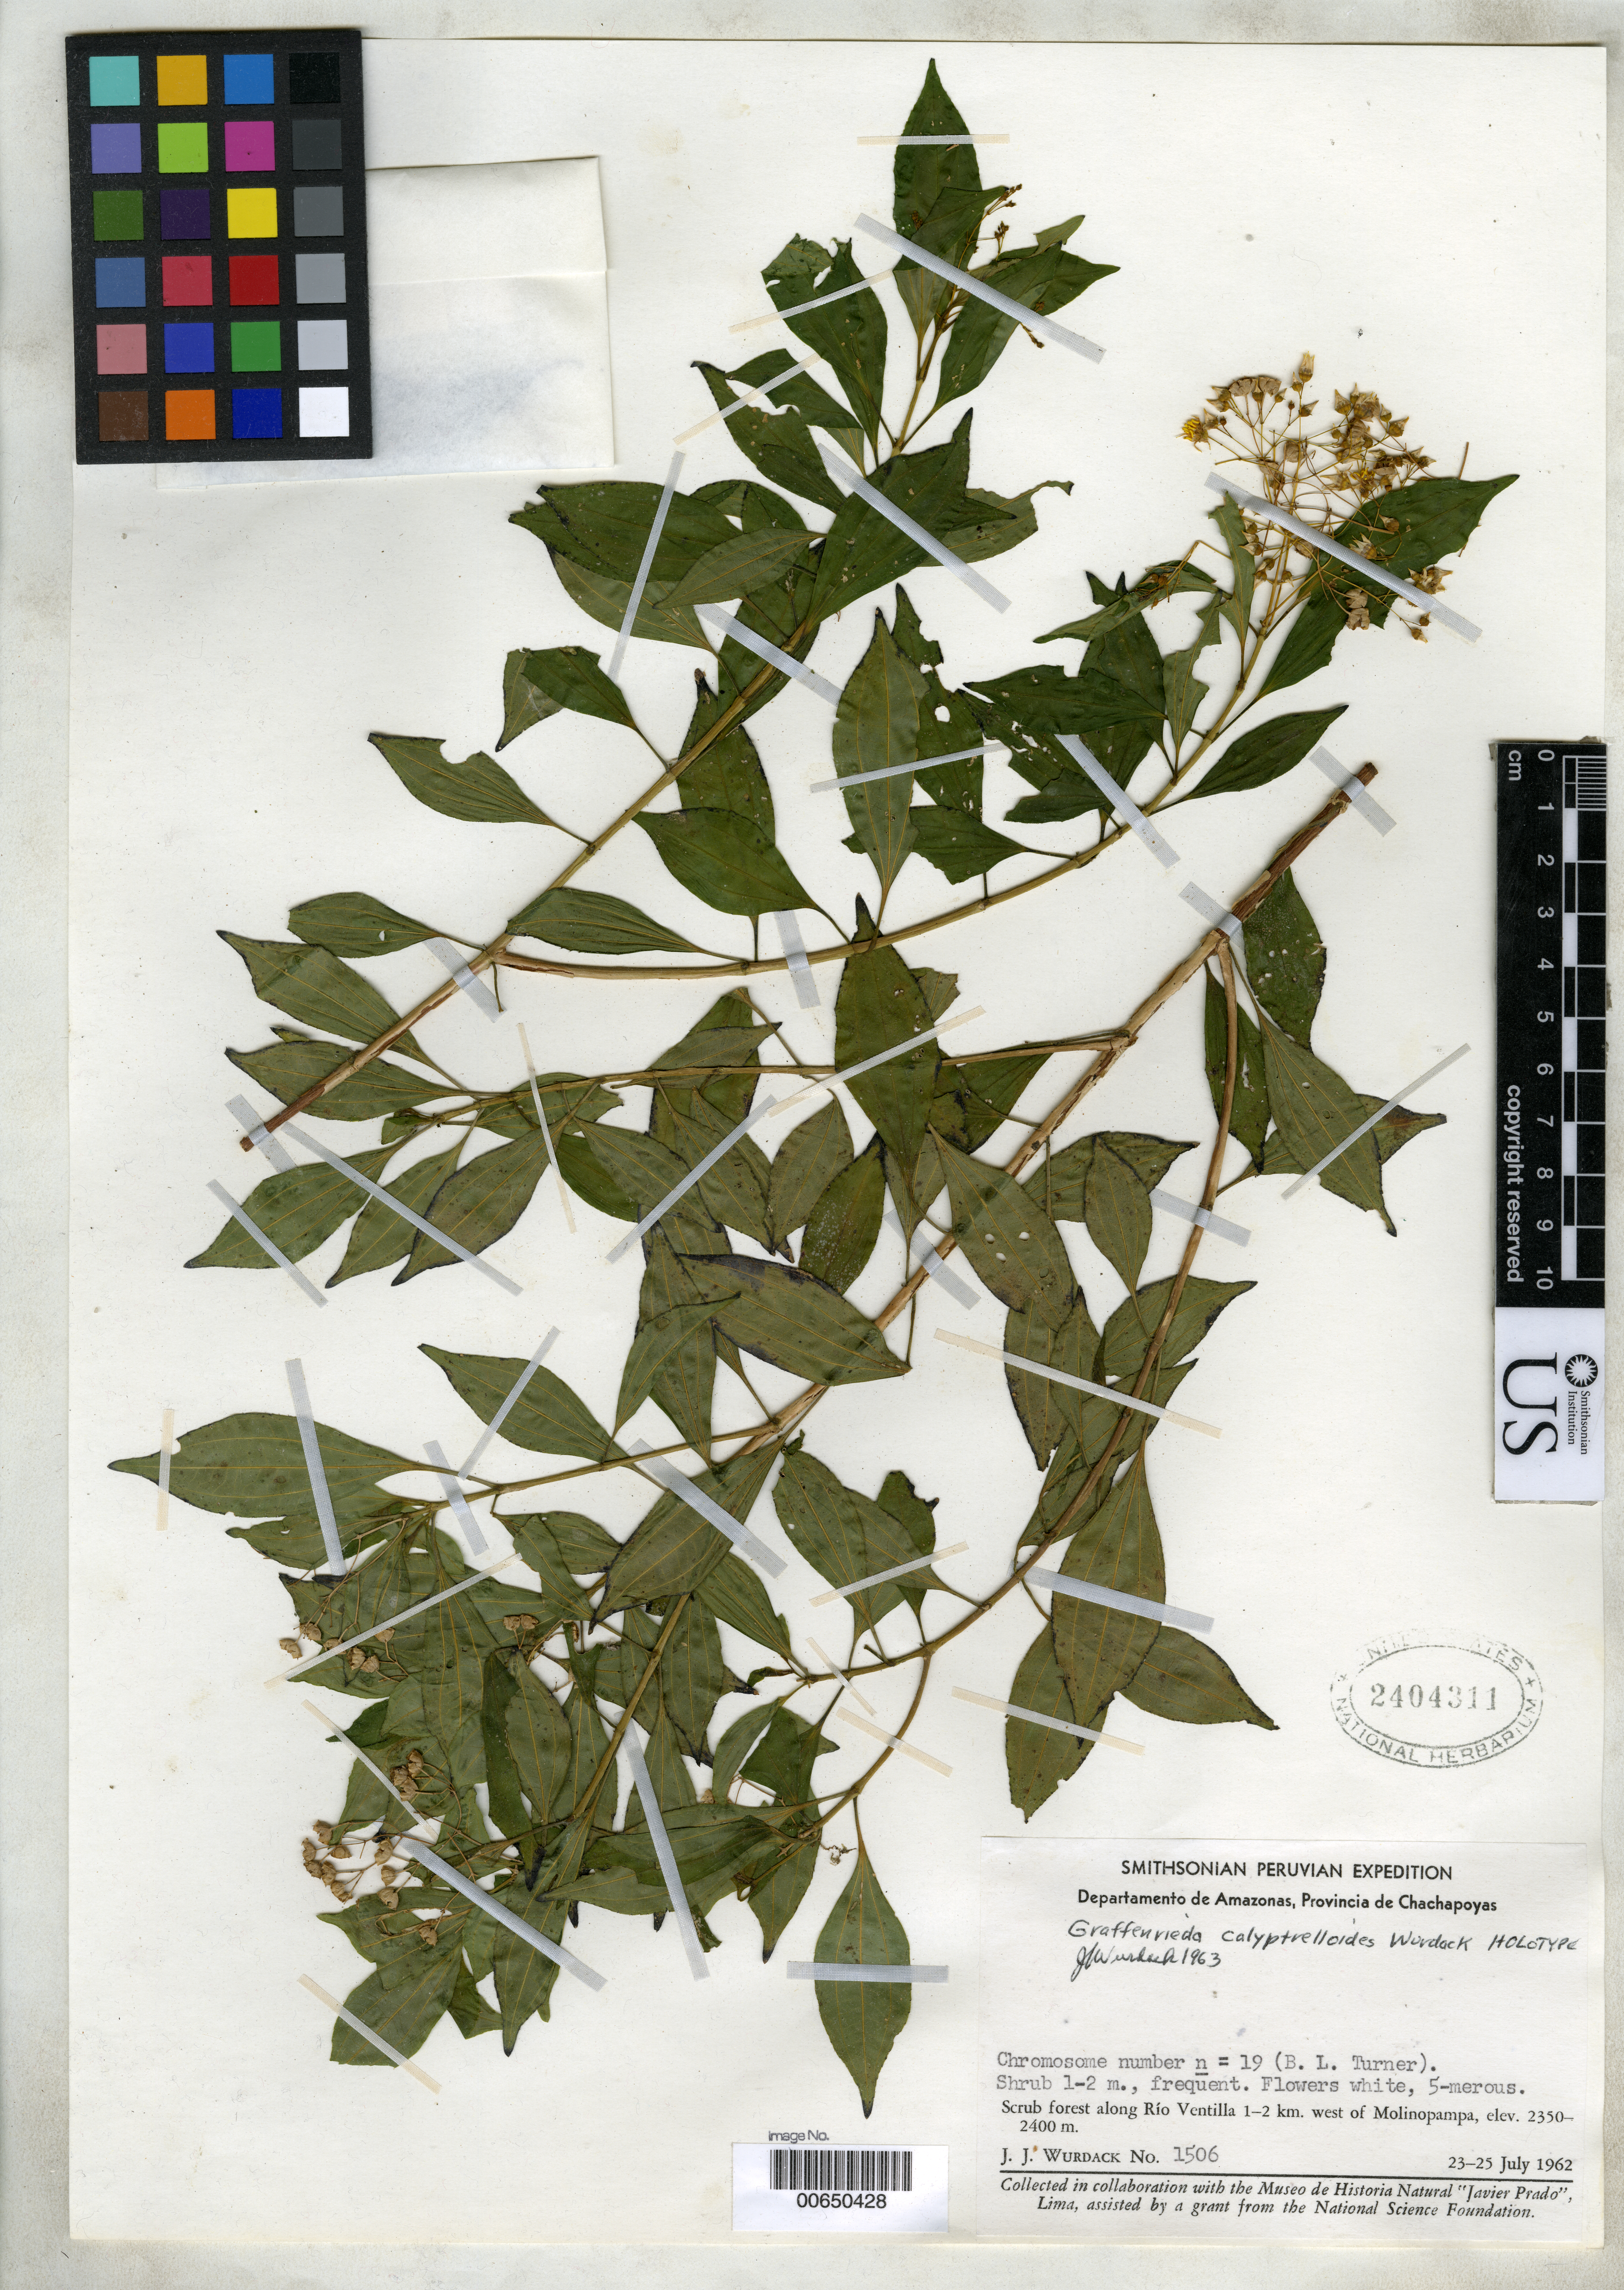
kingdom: Plantae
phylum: Tracheophyta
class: Magnoliopsida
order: Myrtales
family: Melastomataceae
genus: Graffenrieda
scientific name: Graffenrieda calyptrelloides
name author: Wurdack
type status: Holotype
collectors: J. J. Wurdack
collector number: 1506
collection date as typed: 23 Jul 1962 to 25 Jul 1962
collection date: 1962-07-23/1962-07-25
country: Peru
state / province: Amazonas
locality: west of Molinopampa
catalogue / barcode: US 2404311